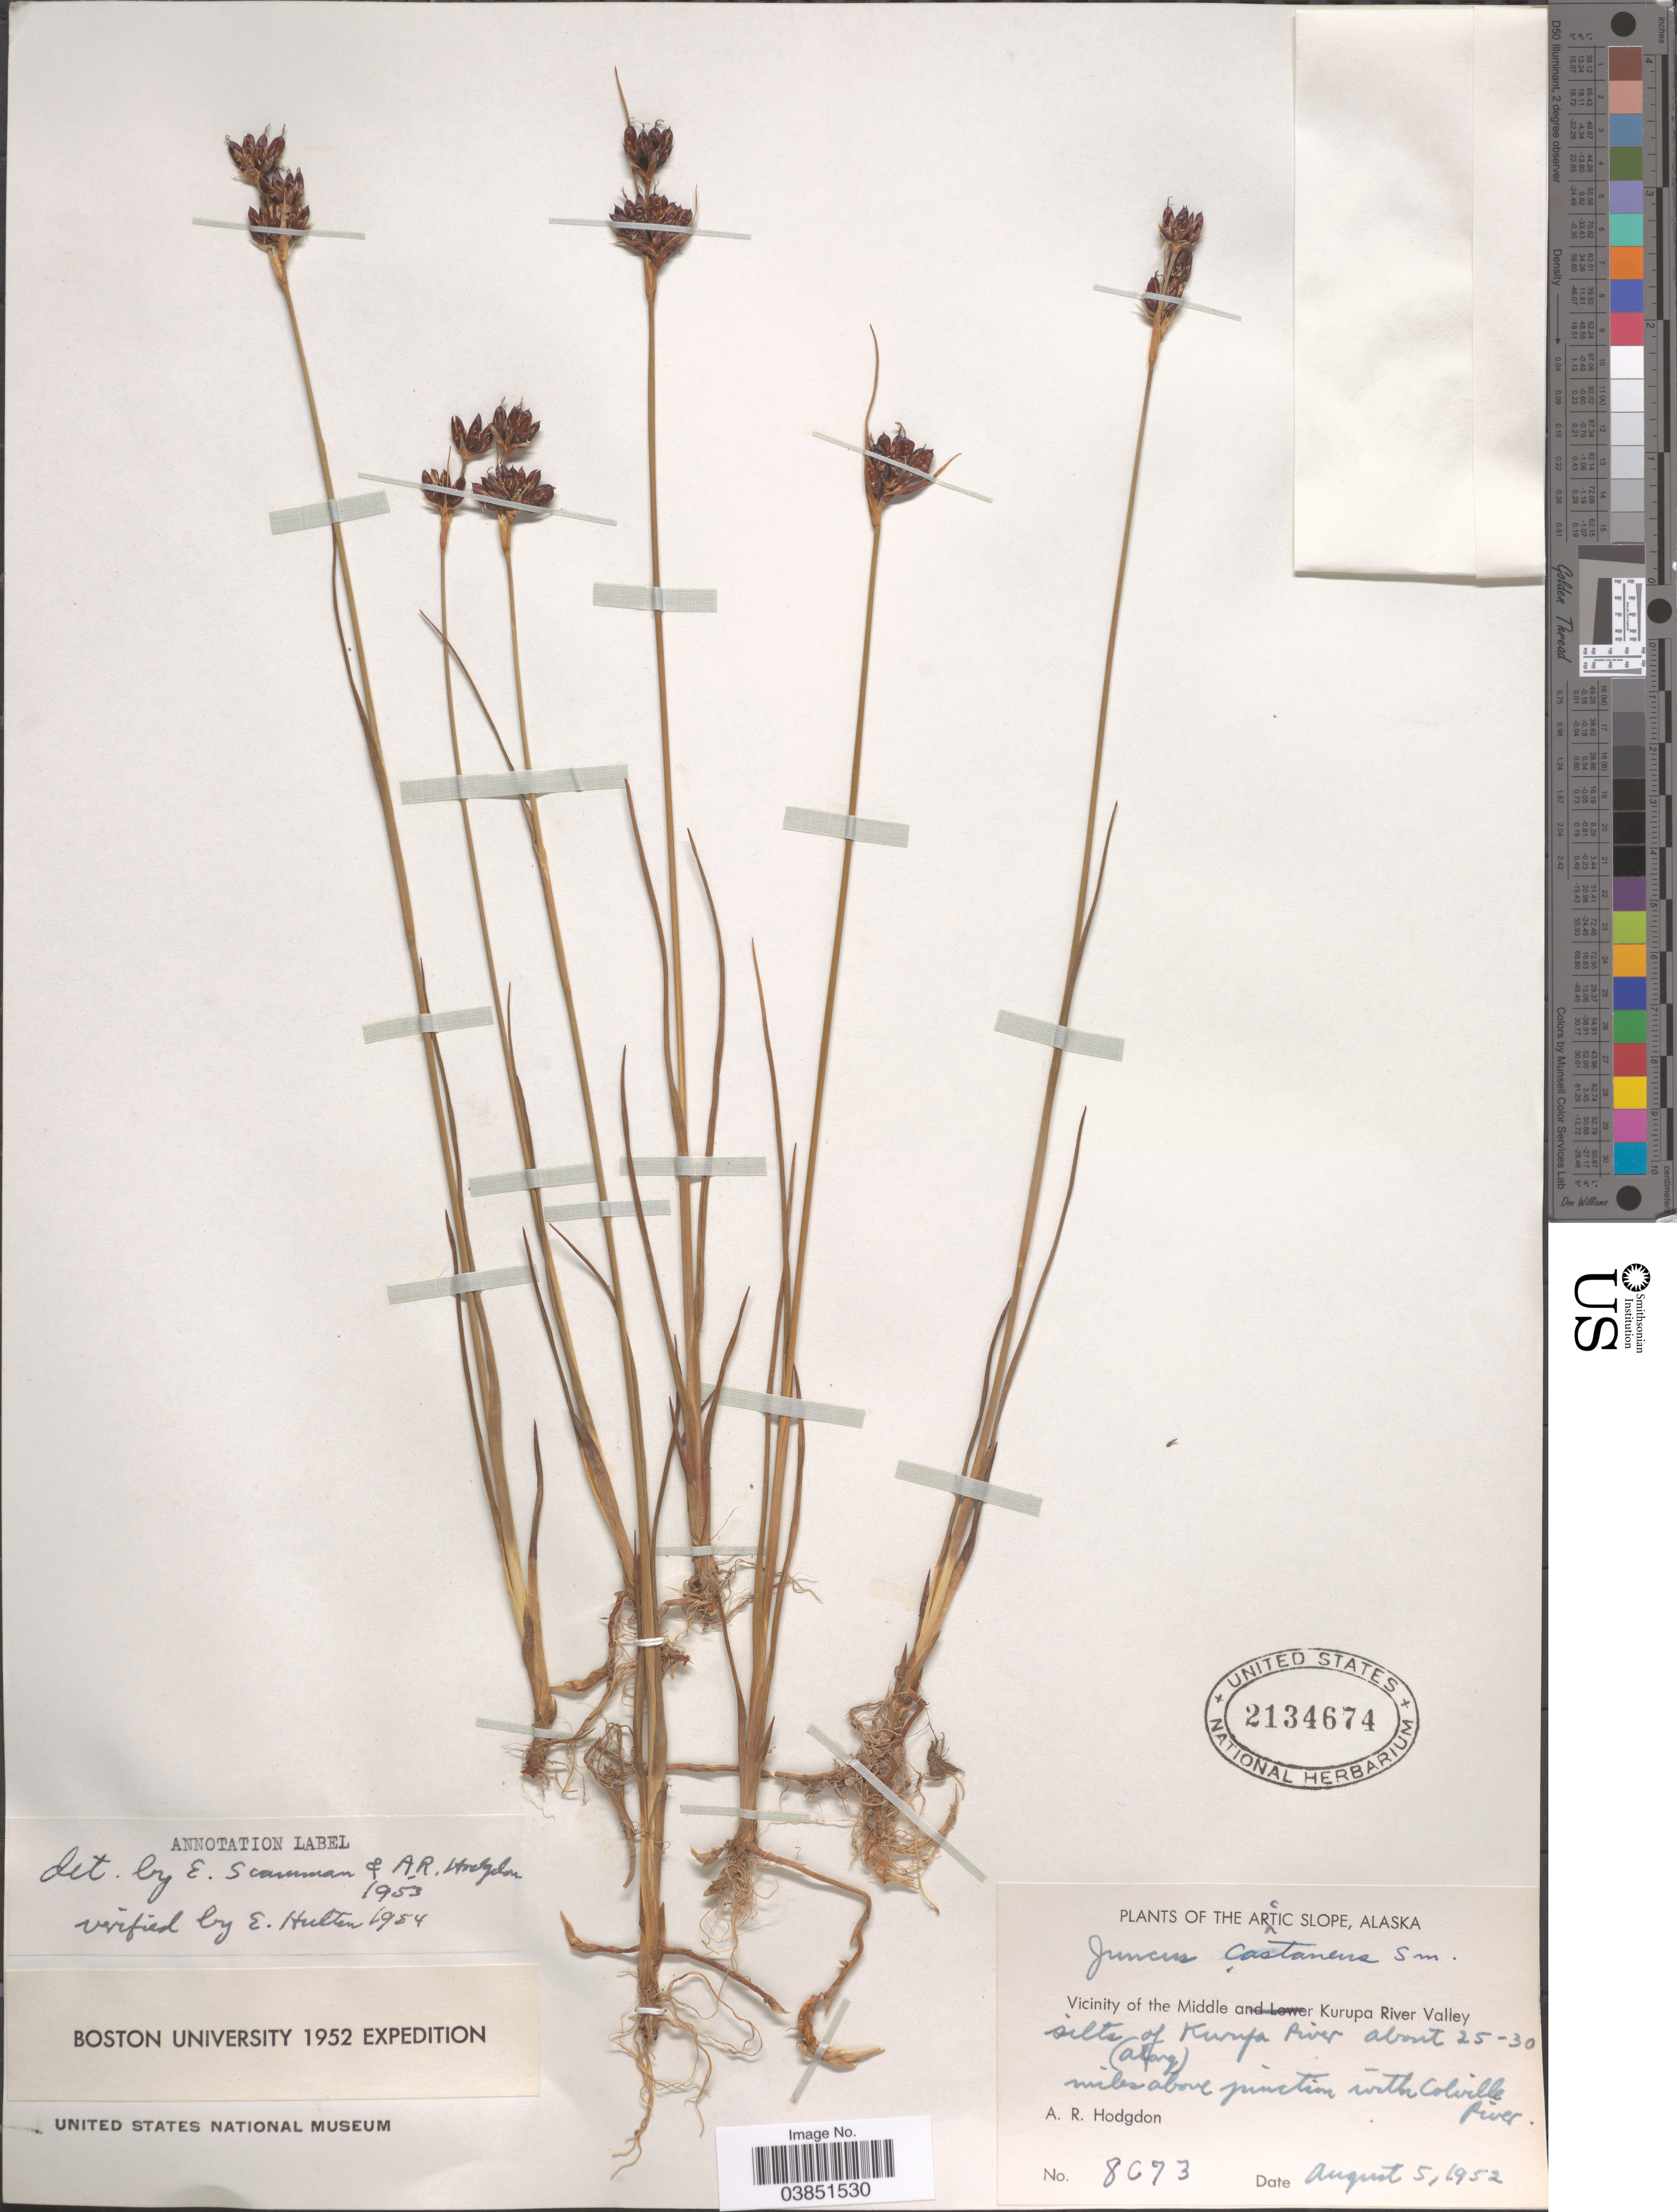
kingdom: Plantae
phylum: Tracheophyta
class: Liliopsida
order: Poales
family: Juncaceae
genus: Juncus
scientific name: Juncus castaneus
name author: Sm.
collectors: A. R. Hodgdon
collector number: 8073*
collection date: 1952-08-05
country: United States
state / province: Alaska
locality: The Arctic Slope. Vicinity of the Middle Kurupa River Valley. Silts of Kurupa River about 25-30 (along) miles above junction with Colville River.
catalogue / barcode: US 2134674